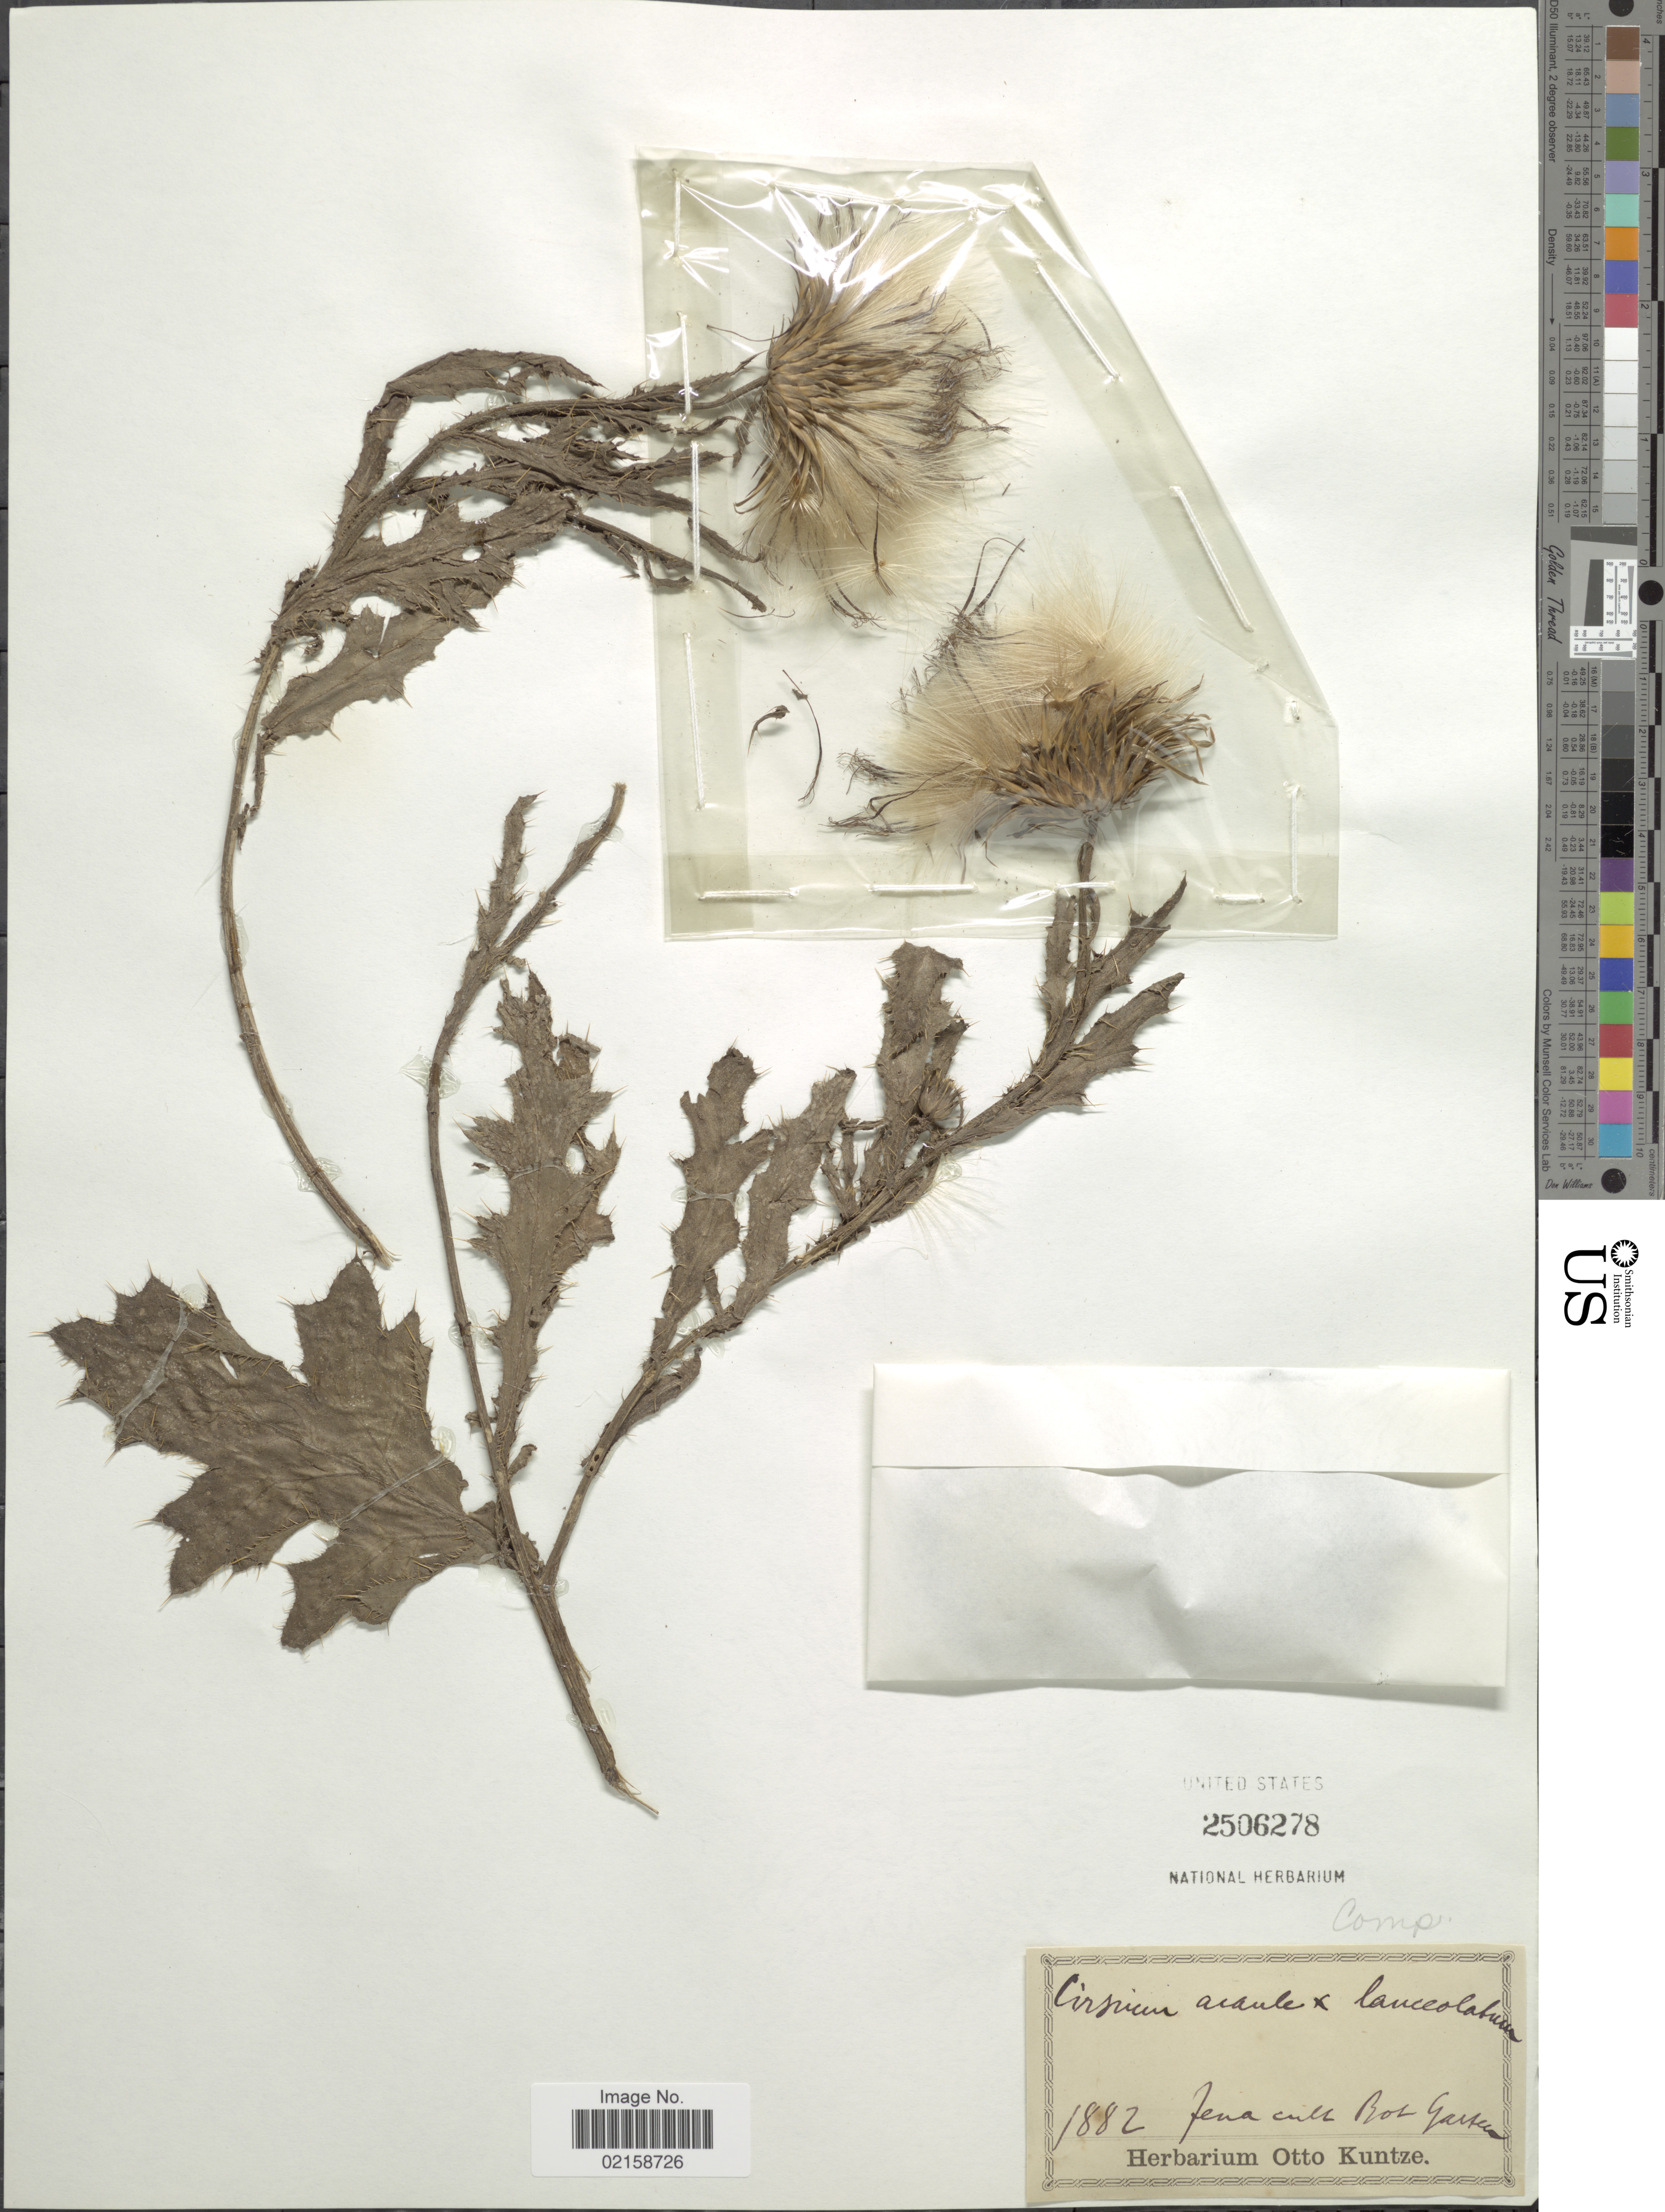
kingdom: Plantae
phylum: Tracheophyta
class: Magnoliopsida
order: Asterales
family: Asteraceae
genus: Cirsium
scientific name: Cirsium acaule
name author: (L.) Scop.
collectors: ex herb. Otto Kuntze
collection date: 1882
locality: Pena cult Bot Garden. [interpreted]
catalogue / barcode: US 2506278